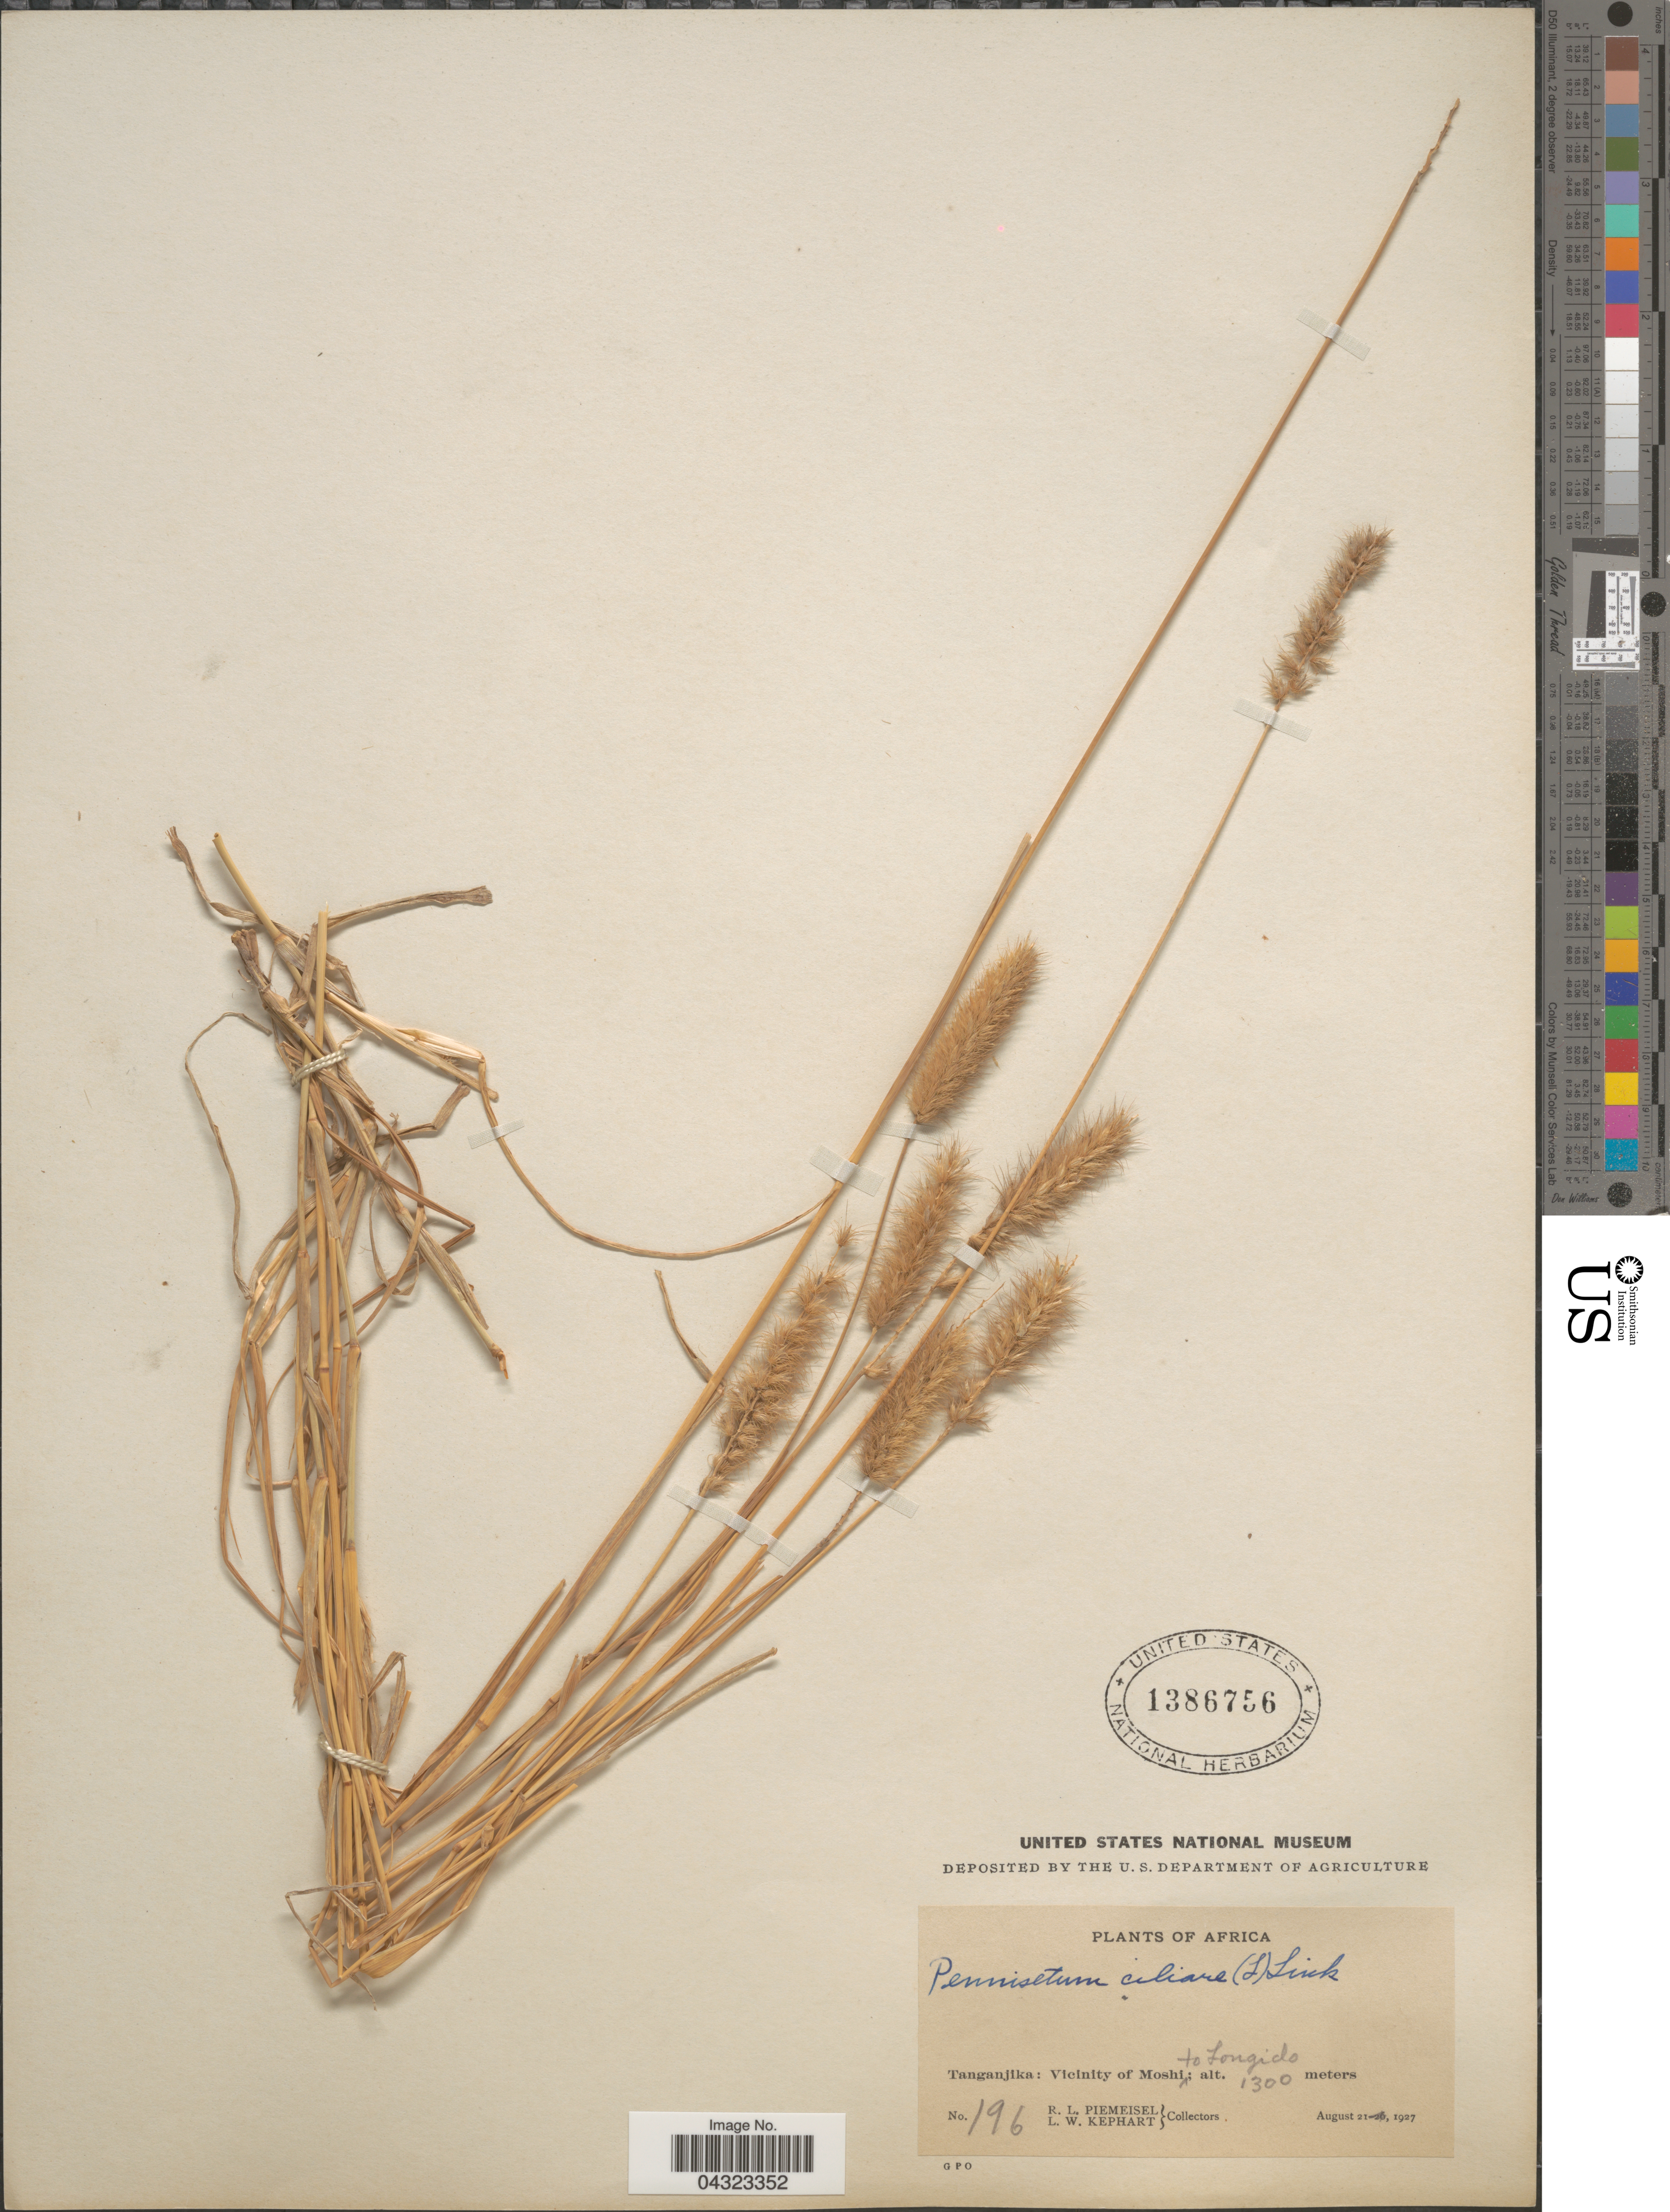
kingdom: Plantae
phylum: Tracheophyta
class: Liliopsida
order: Poales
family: Poaceae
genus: Cenchrus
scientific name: Cenchrus ciliaris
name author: L.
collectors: R. L. Piemeisel & L. W. Kephart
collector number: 196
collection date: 1927-08-21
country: Tanzania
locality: Tanganjika: Vicinity of Moshi to Zongido.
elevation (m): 1300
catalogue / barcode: US 1386756